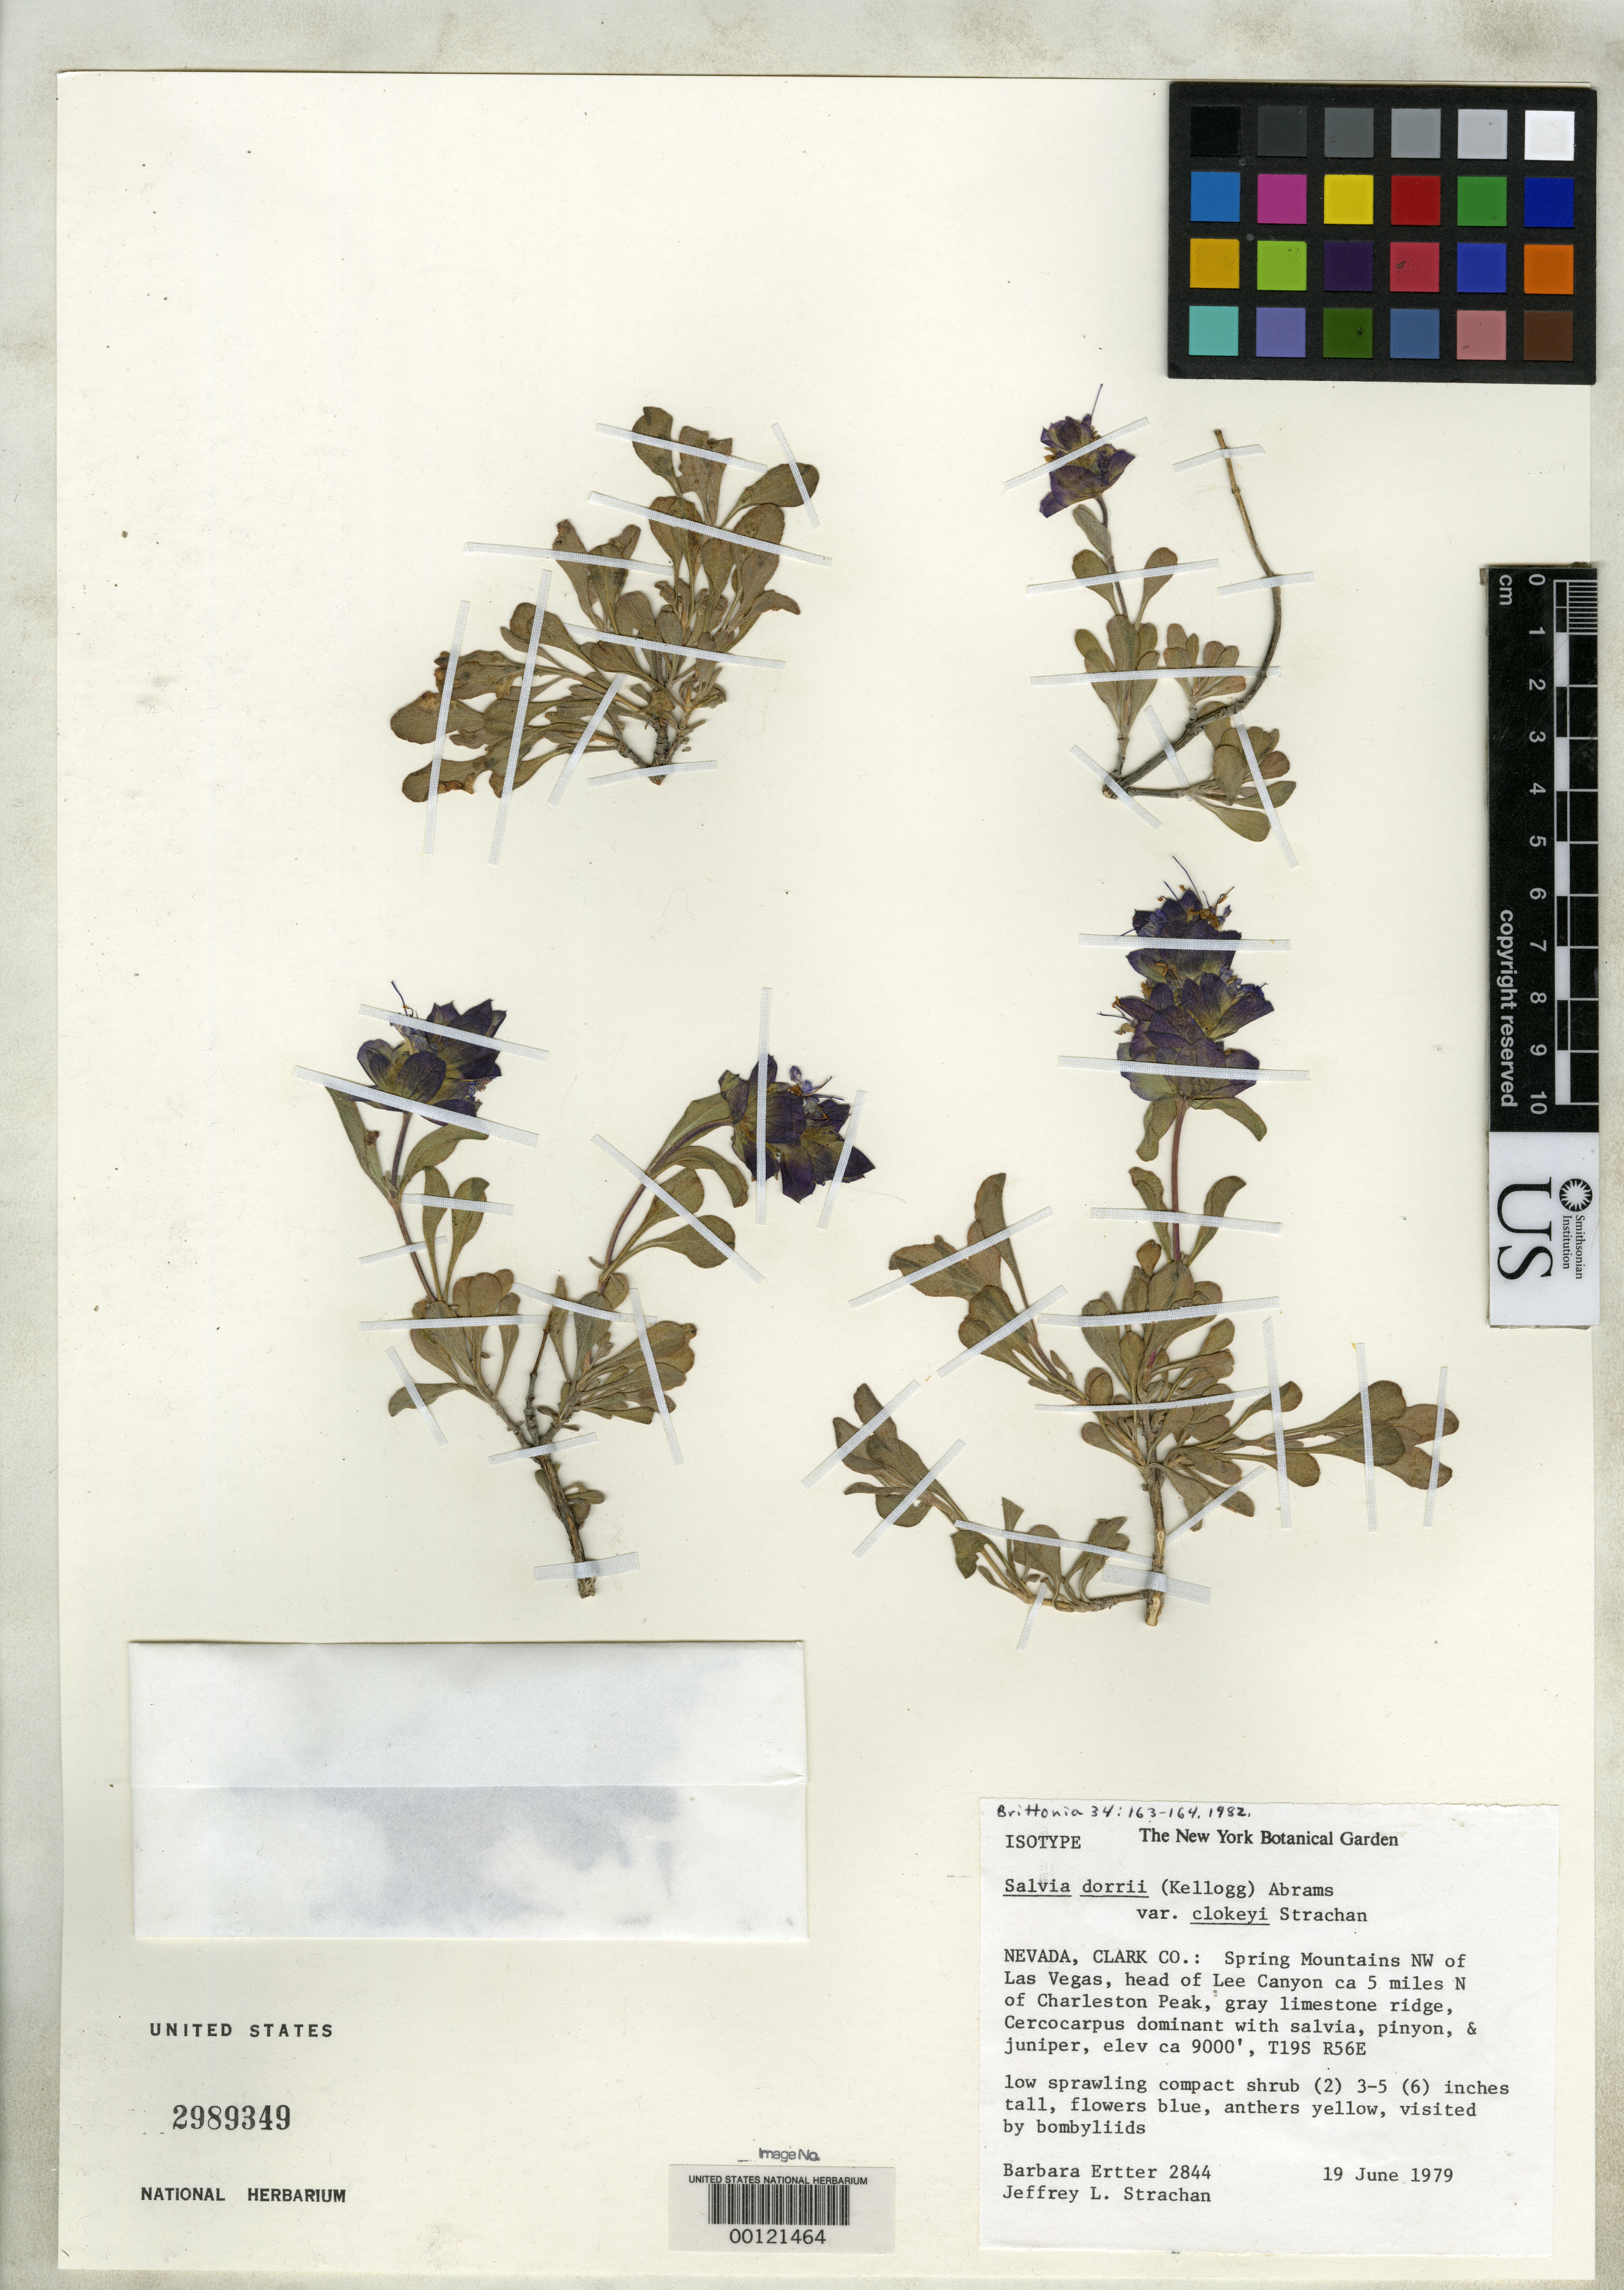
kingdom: Plantae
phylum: Tracheophyta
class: Magnoliopsida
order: Lamiales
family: Lamiaceae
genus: Salvia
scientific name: Salvia dorrii var. clokeyi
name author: Strachan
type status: Isotype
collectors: B. Ertter & J. Strachan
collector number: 2844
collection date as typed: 19 Jun 1979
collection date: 1979-06-19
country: United States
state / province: Nevada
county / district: Clark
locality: Spring Mts. NW of Las Vegas, head of Lee Canyon; alt. 9000 ft.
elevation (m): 2743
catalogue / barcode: US 2989349